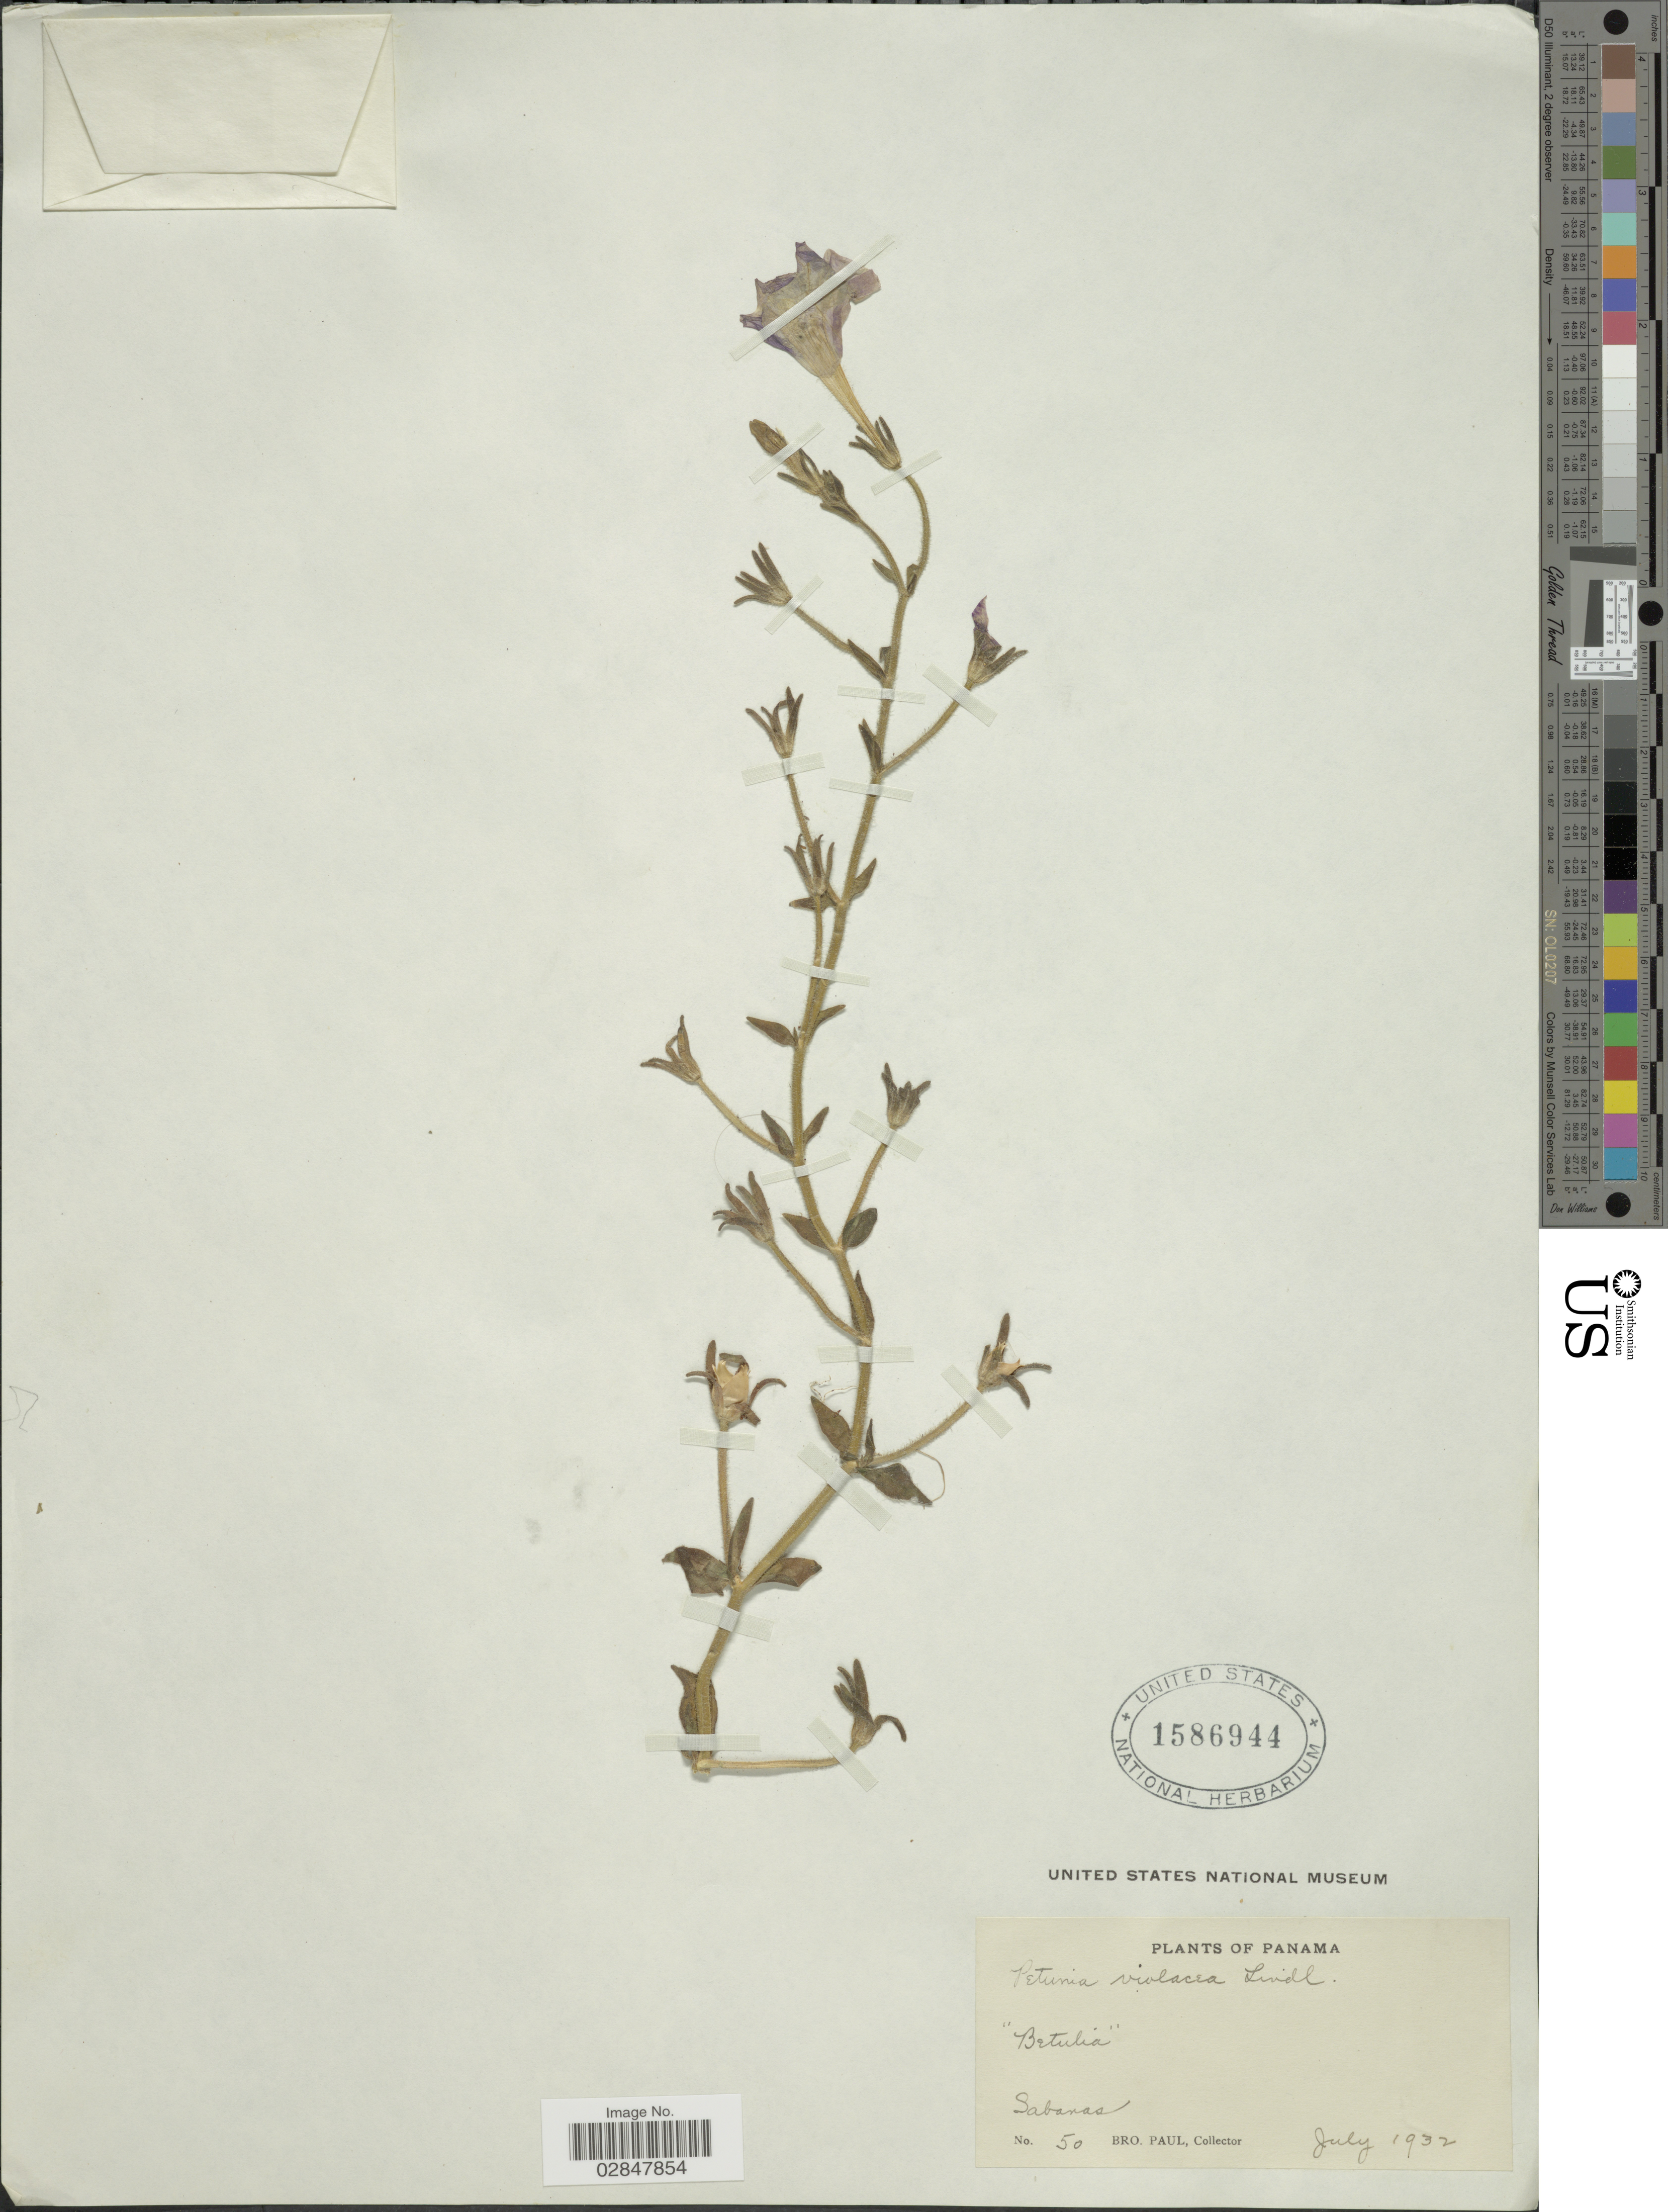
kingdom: Plantae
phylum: Tracheophyta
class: Magnoliopsida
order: Solanales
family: Solanaceae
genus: Petunia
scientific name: Petunia violacea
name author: Lindl.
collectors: B. Paul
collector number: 50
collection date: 1932-07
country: Panama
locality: Sabanas.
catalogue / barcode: US 1586944